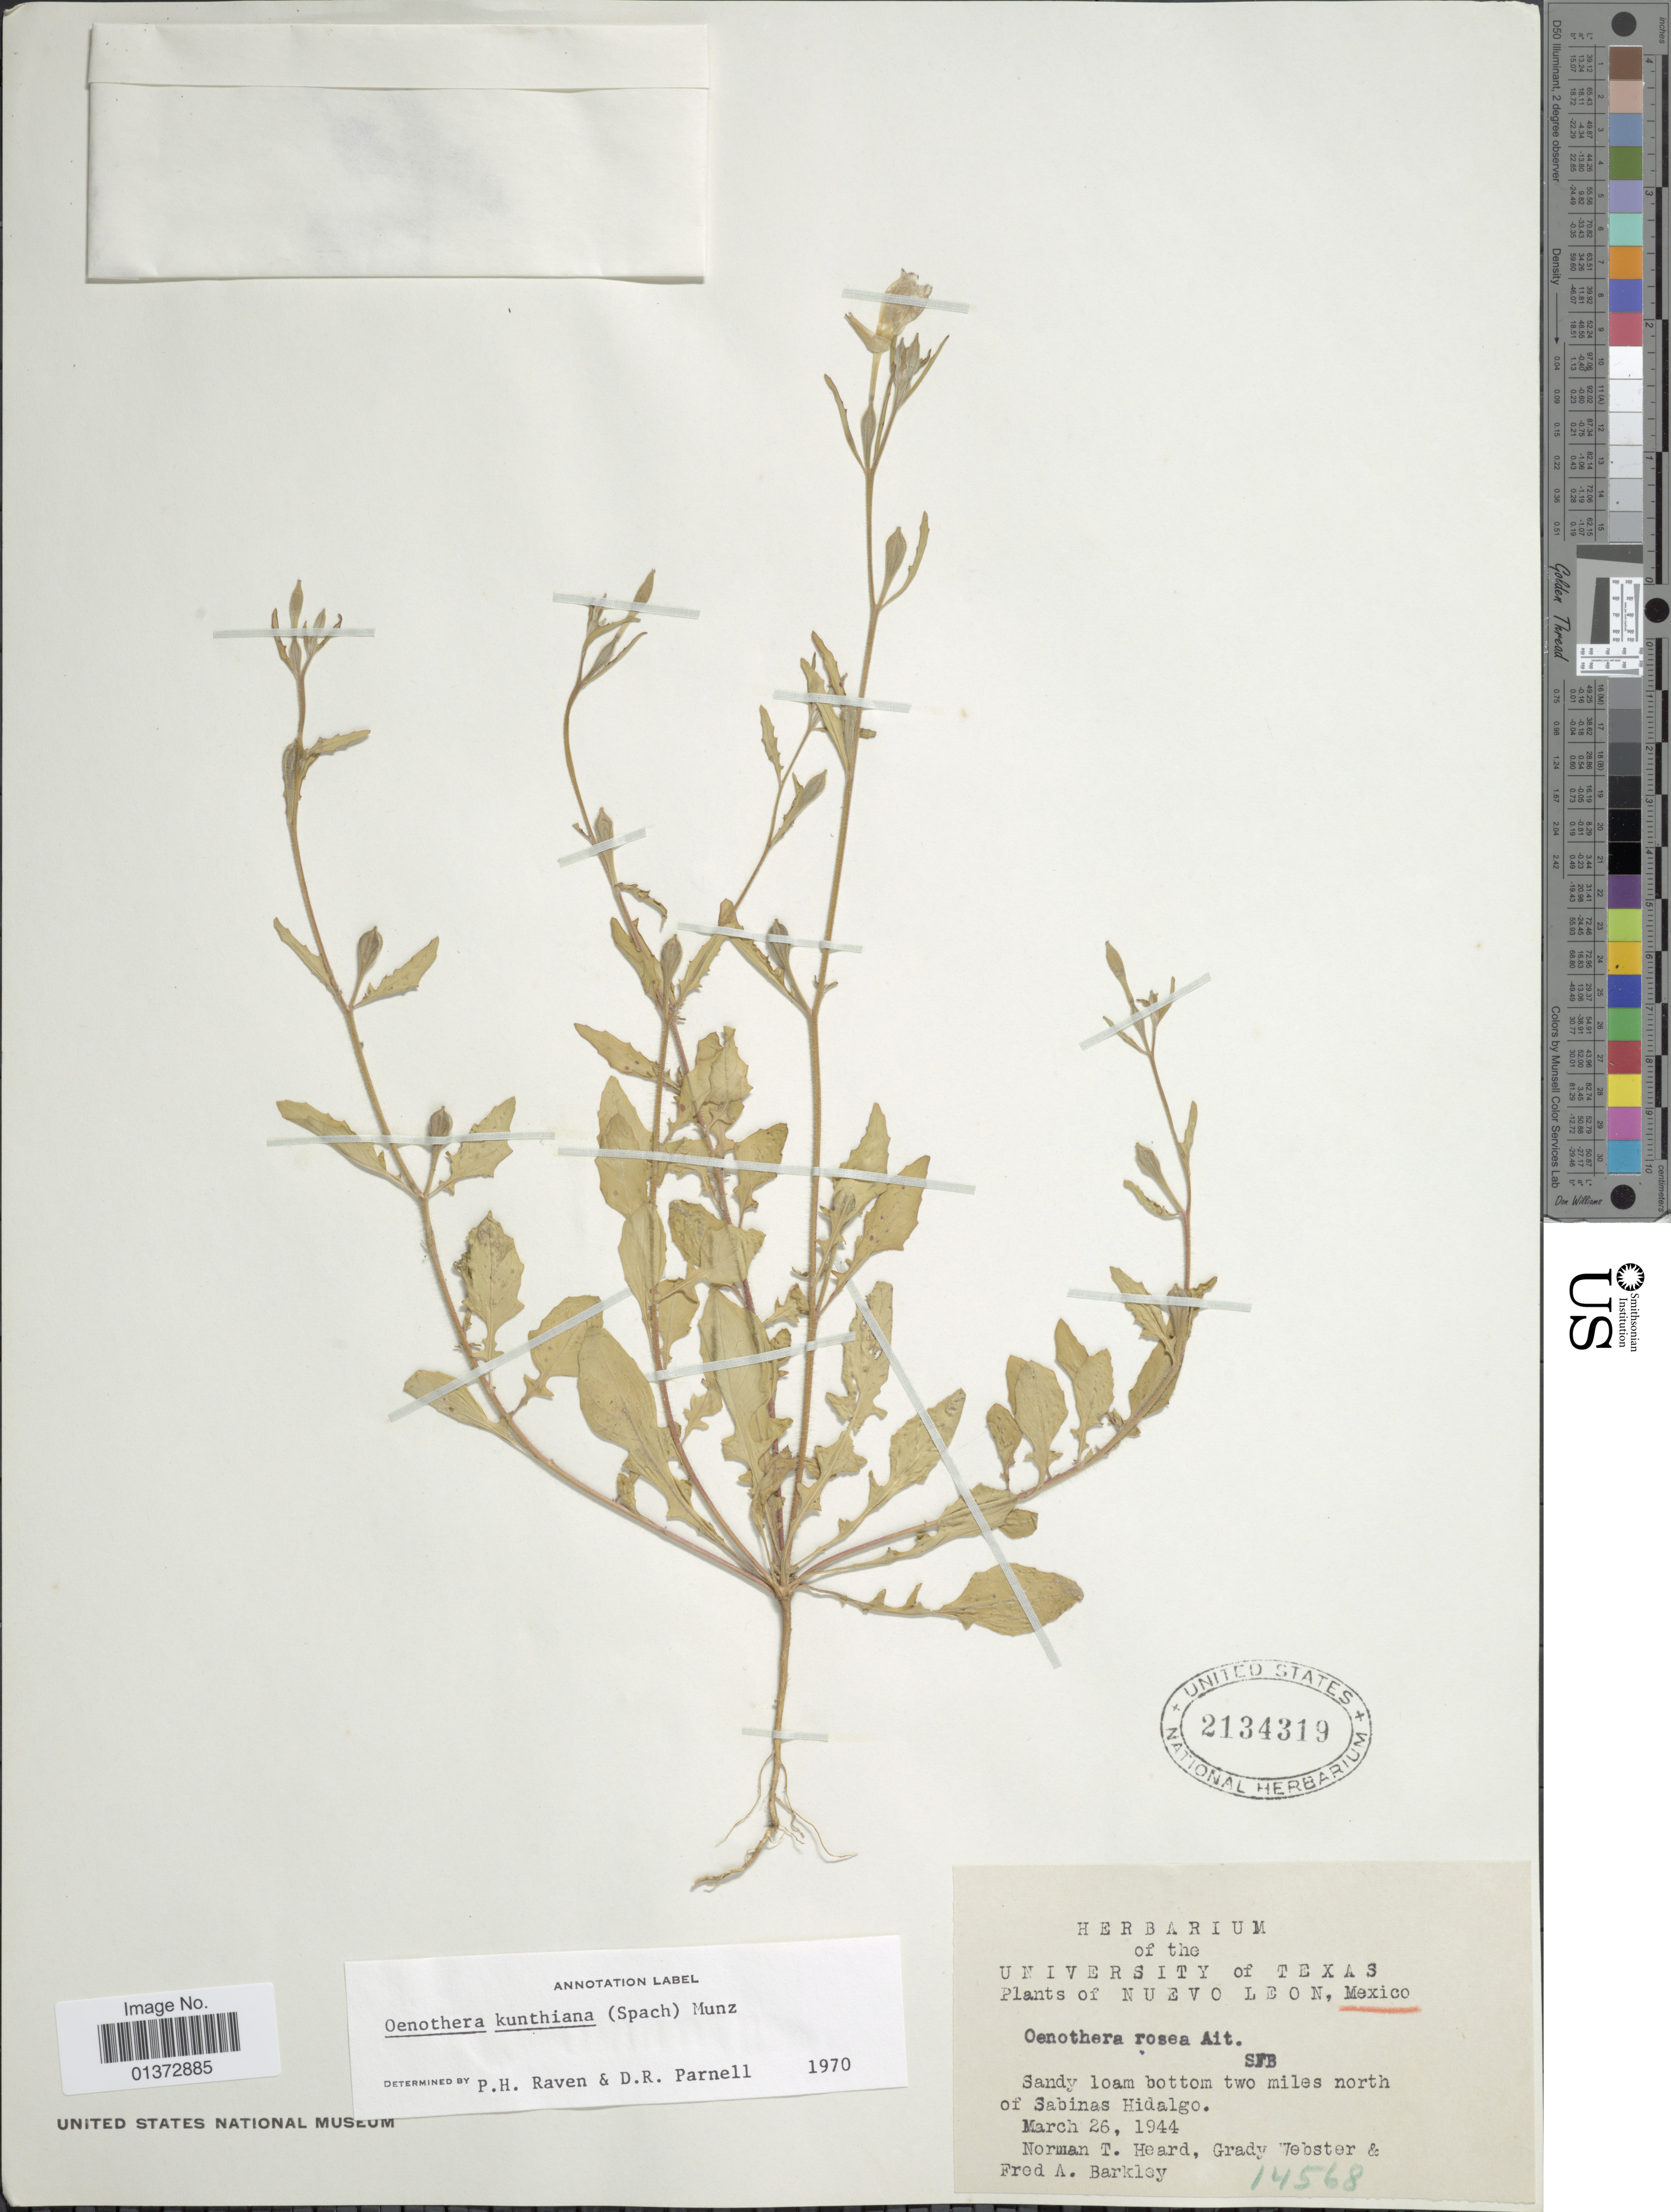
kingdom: Plantae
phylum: Tracheophyta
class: Magnoliopsida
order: Myrtales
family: Onagraceae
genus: Oenothera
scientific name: Oenothera kunthiana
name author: (Spach) Munz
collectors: N. Heard, G. L. Webster & F. A. Barkley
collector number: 14568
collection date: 1944-03-26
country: Mexico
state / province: Nuevo León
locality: Sandy loam bottom two miles north of Sabinas Hidalgo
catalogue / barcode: US 2134319